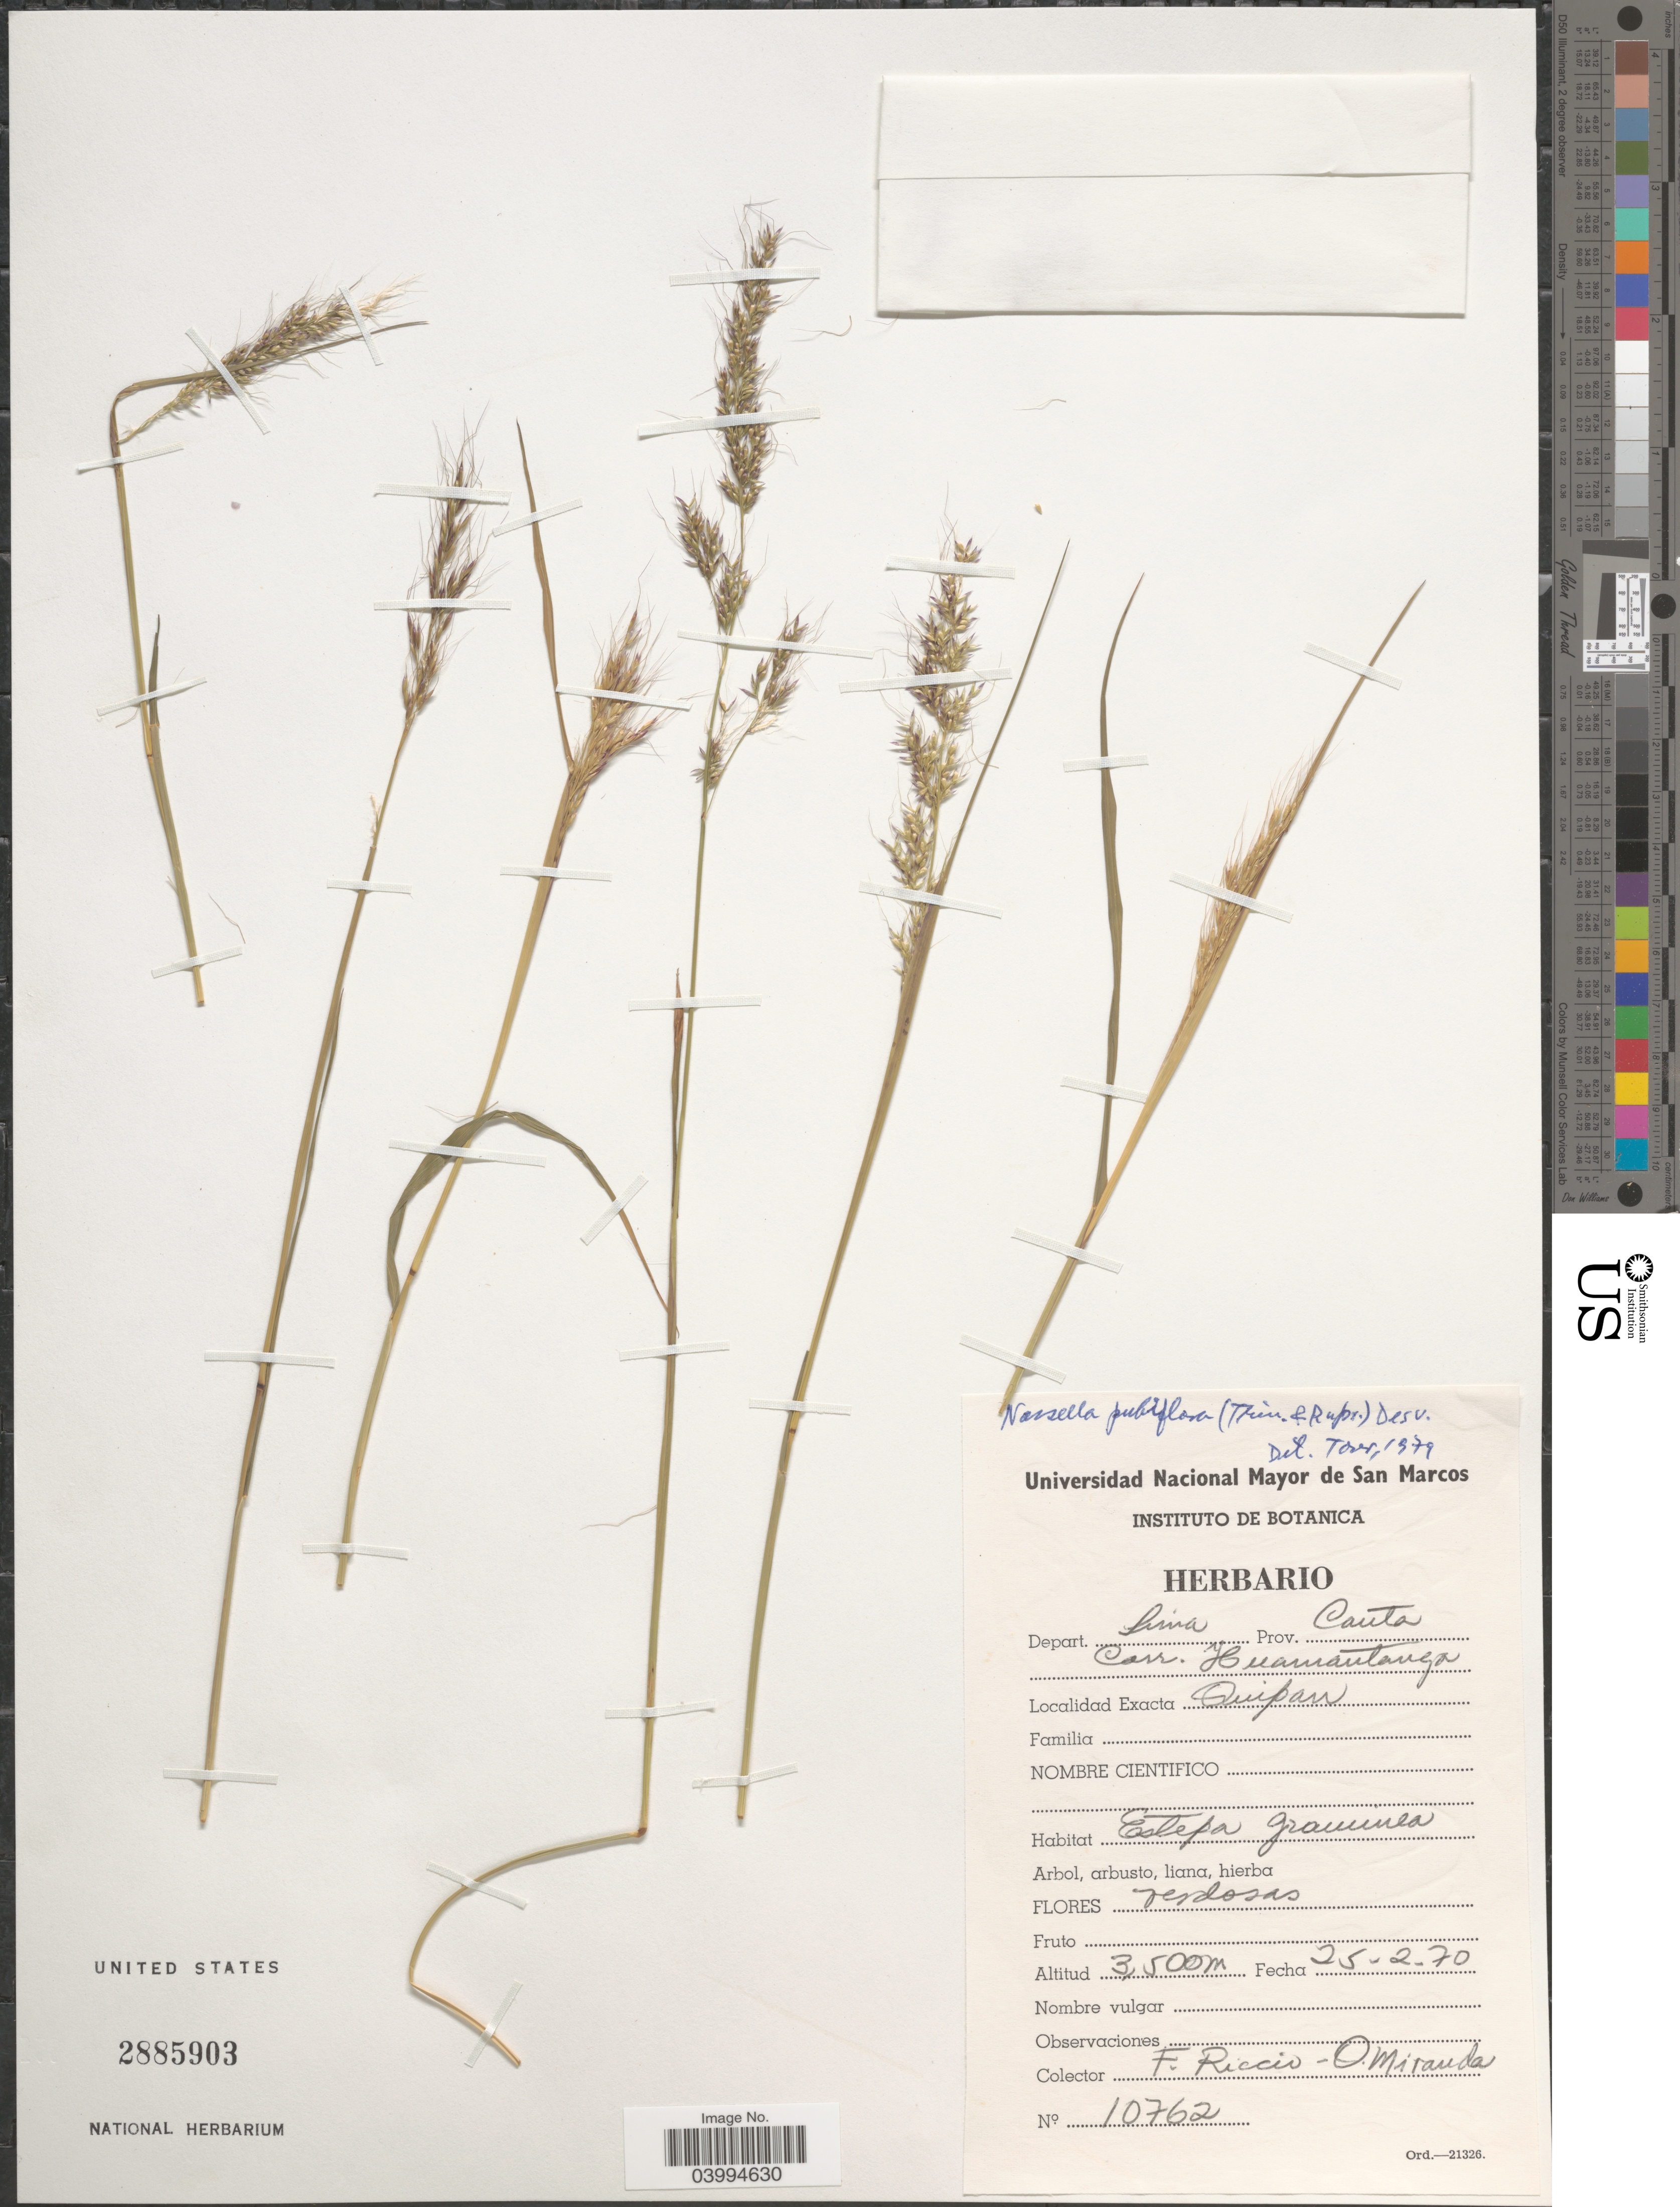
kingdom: Plantae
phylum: Tracheophyta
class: Liliopsida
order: Poales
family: Poaceae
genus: Nassella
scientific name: Nassella pubiflora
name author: (Trin. & Rupr.) É. Desv.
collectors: F. Riccio & O. Miranda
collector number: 10762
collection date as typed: Transcribed d/m/y: 25/2/70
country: Peru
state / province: Lima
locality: Depart. Lima. Prov. Canta. Carr. Huamantanga. Quipan.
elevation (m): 3500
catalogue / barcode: US 2885903